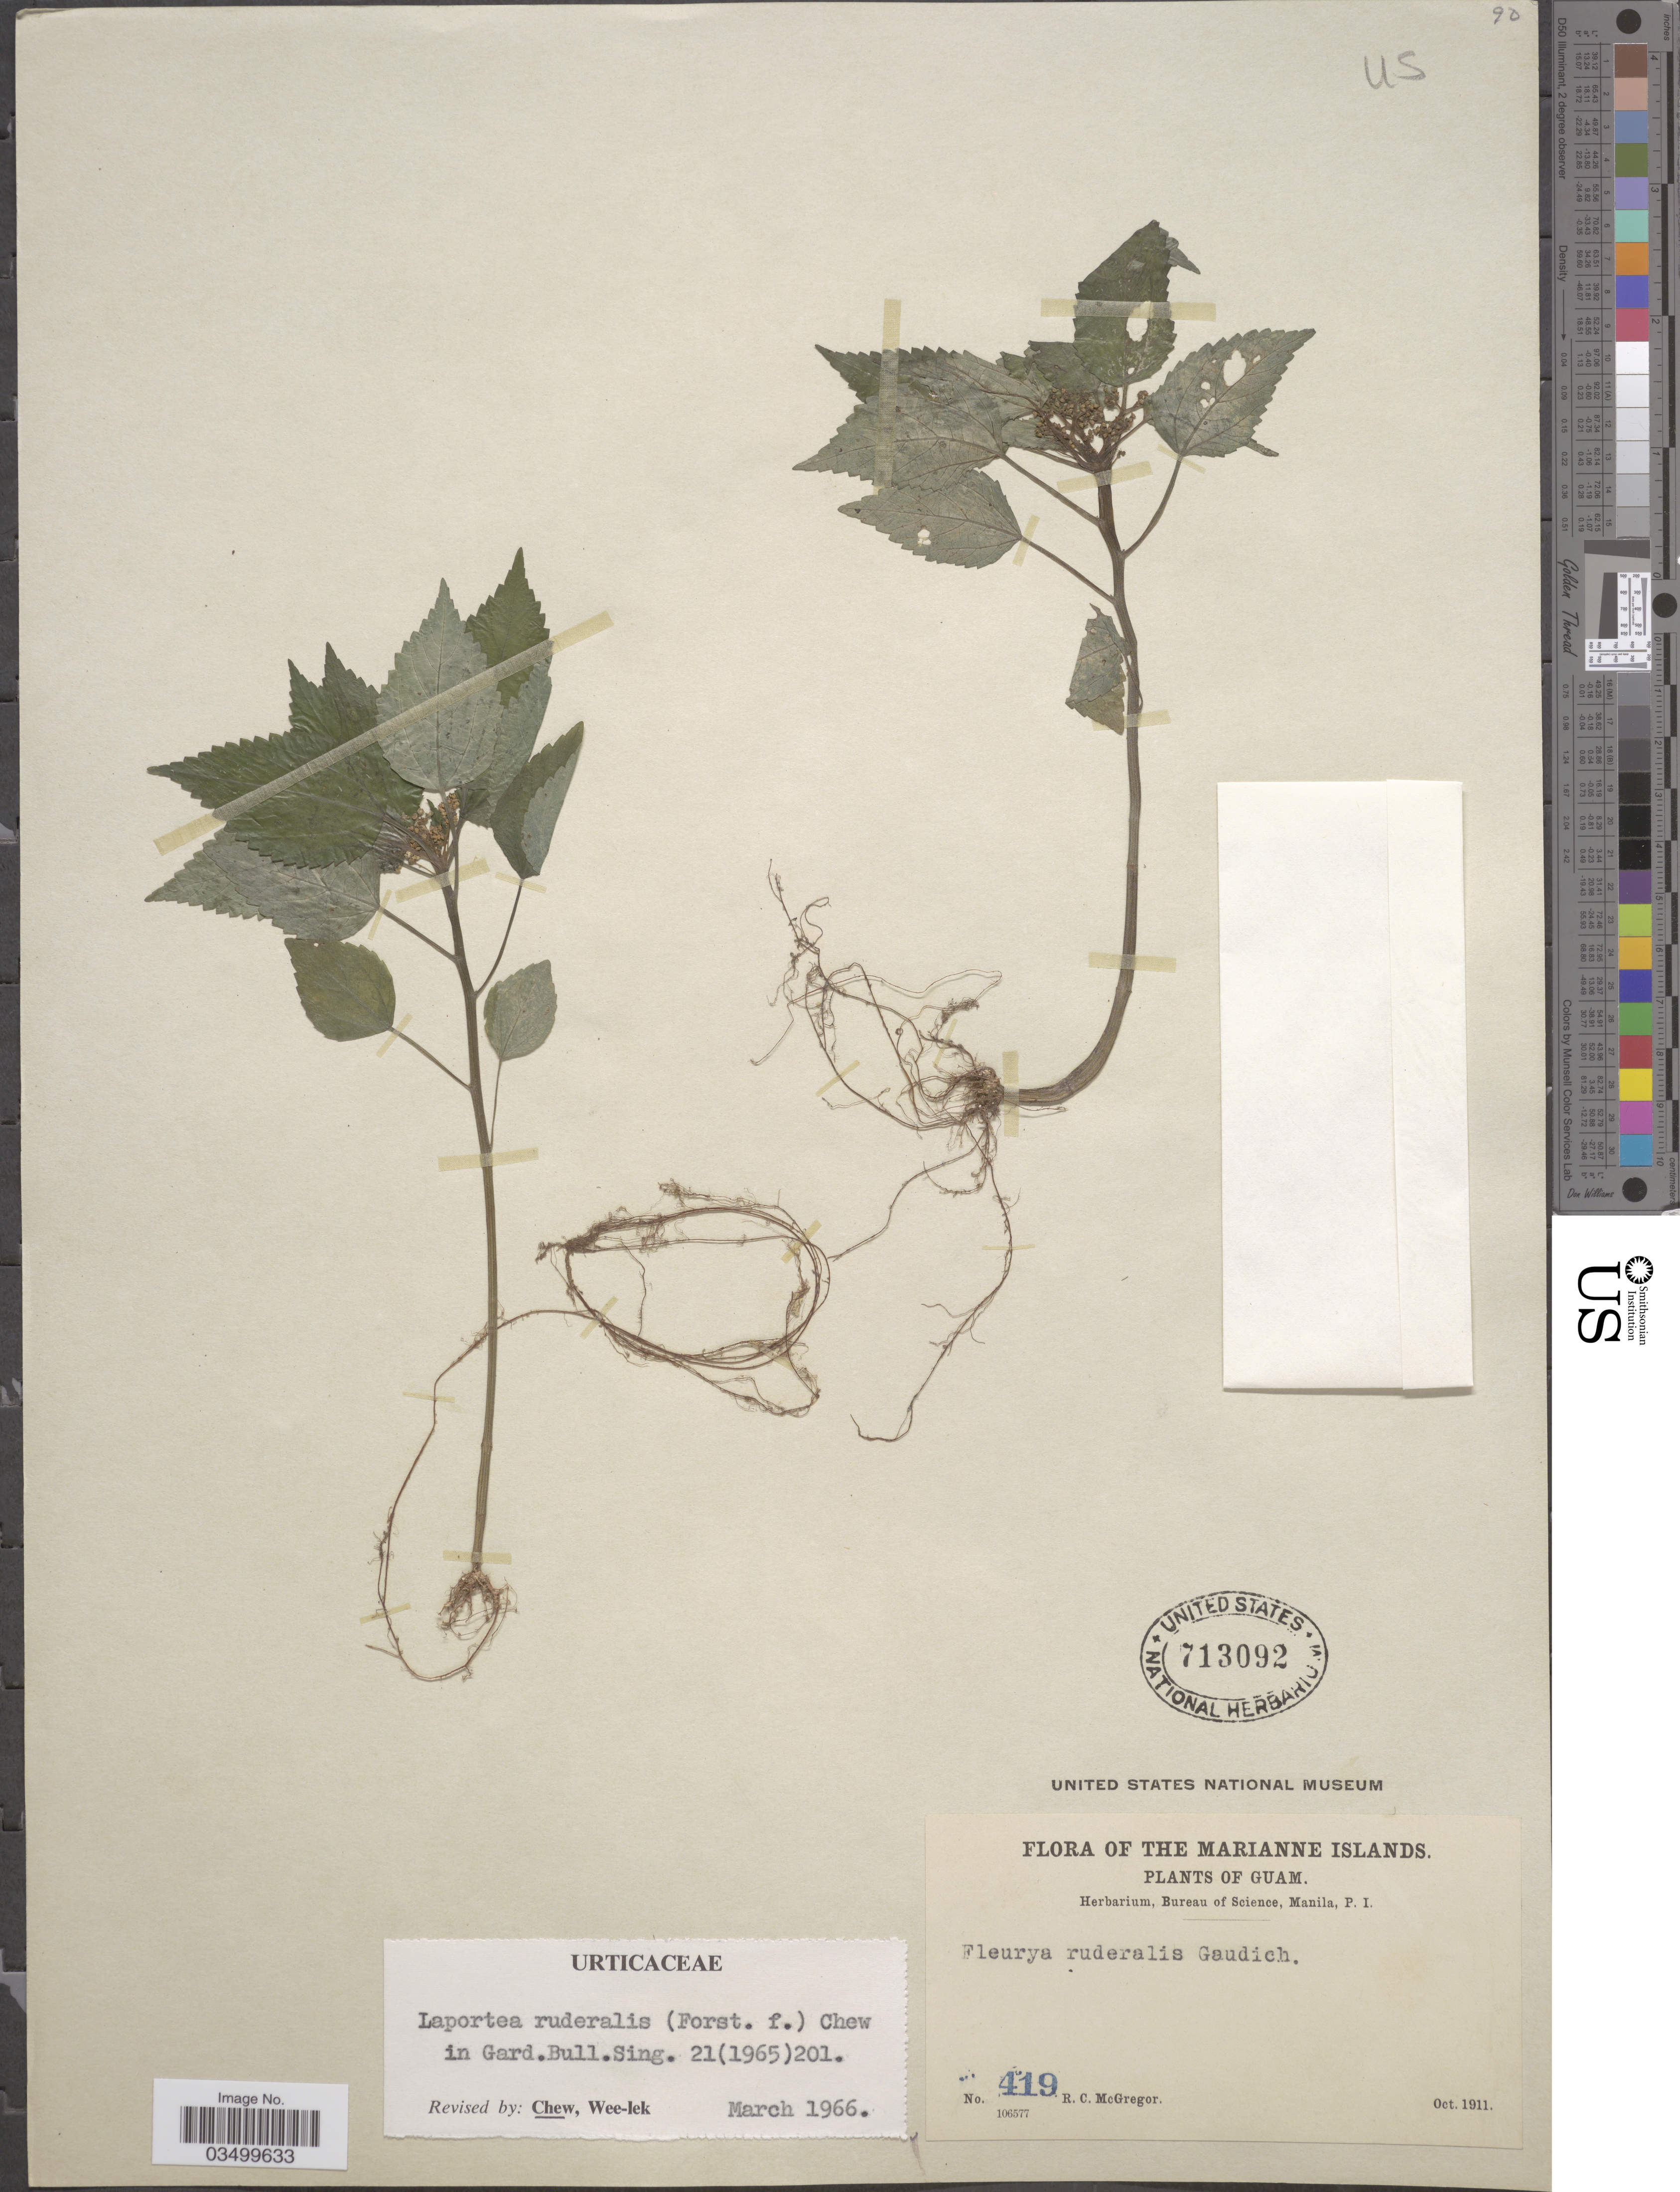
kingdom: Plantae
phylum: Tracheophyta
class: Magnoliopsida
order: Rosales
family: Urticaceae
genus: Laportea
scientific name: Laportea ruderalis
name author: (G. Forst.) Chew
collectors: R. C. McGregor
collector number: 419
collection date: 1911-10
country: Guam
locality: Marianne Islands.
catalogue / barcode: US 713092